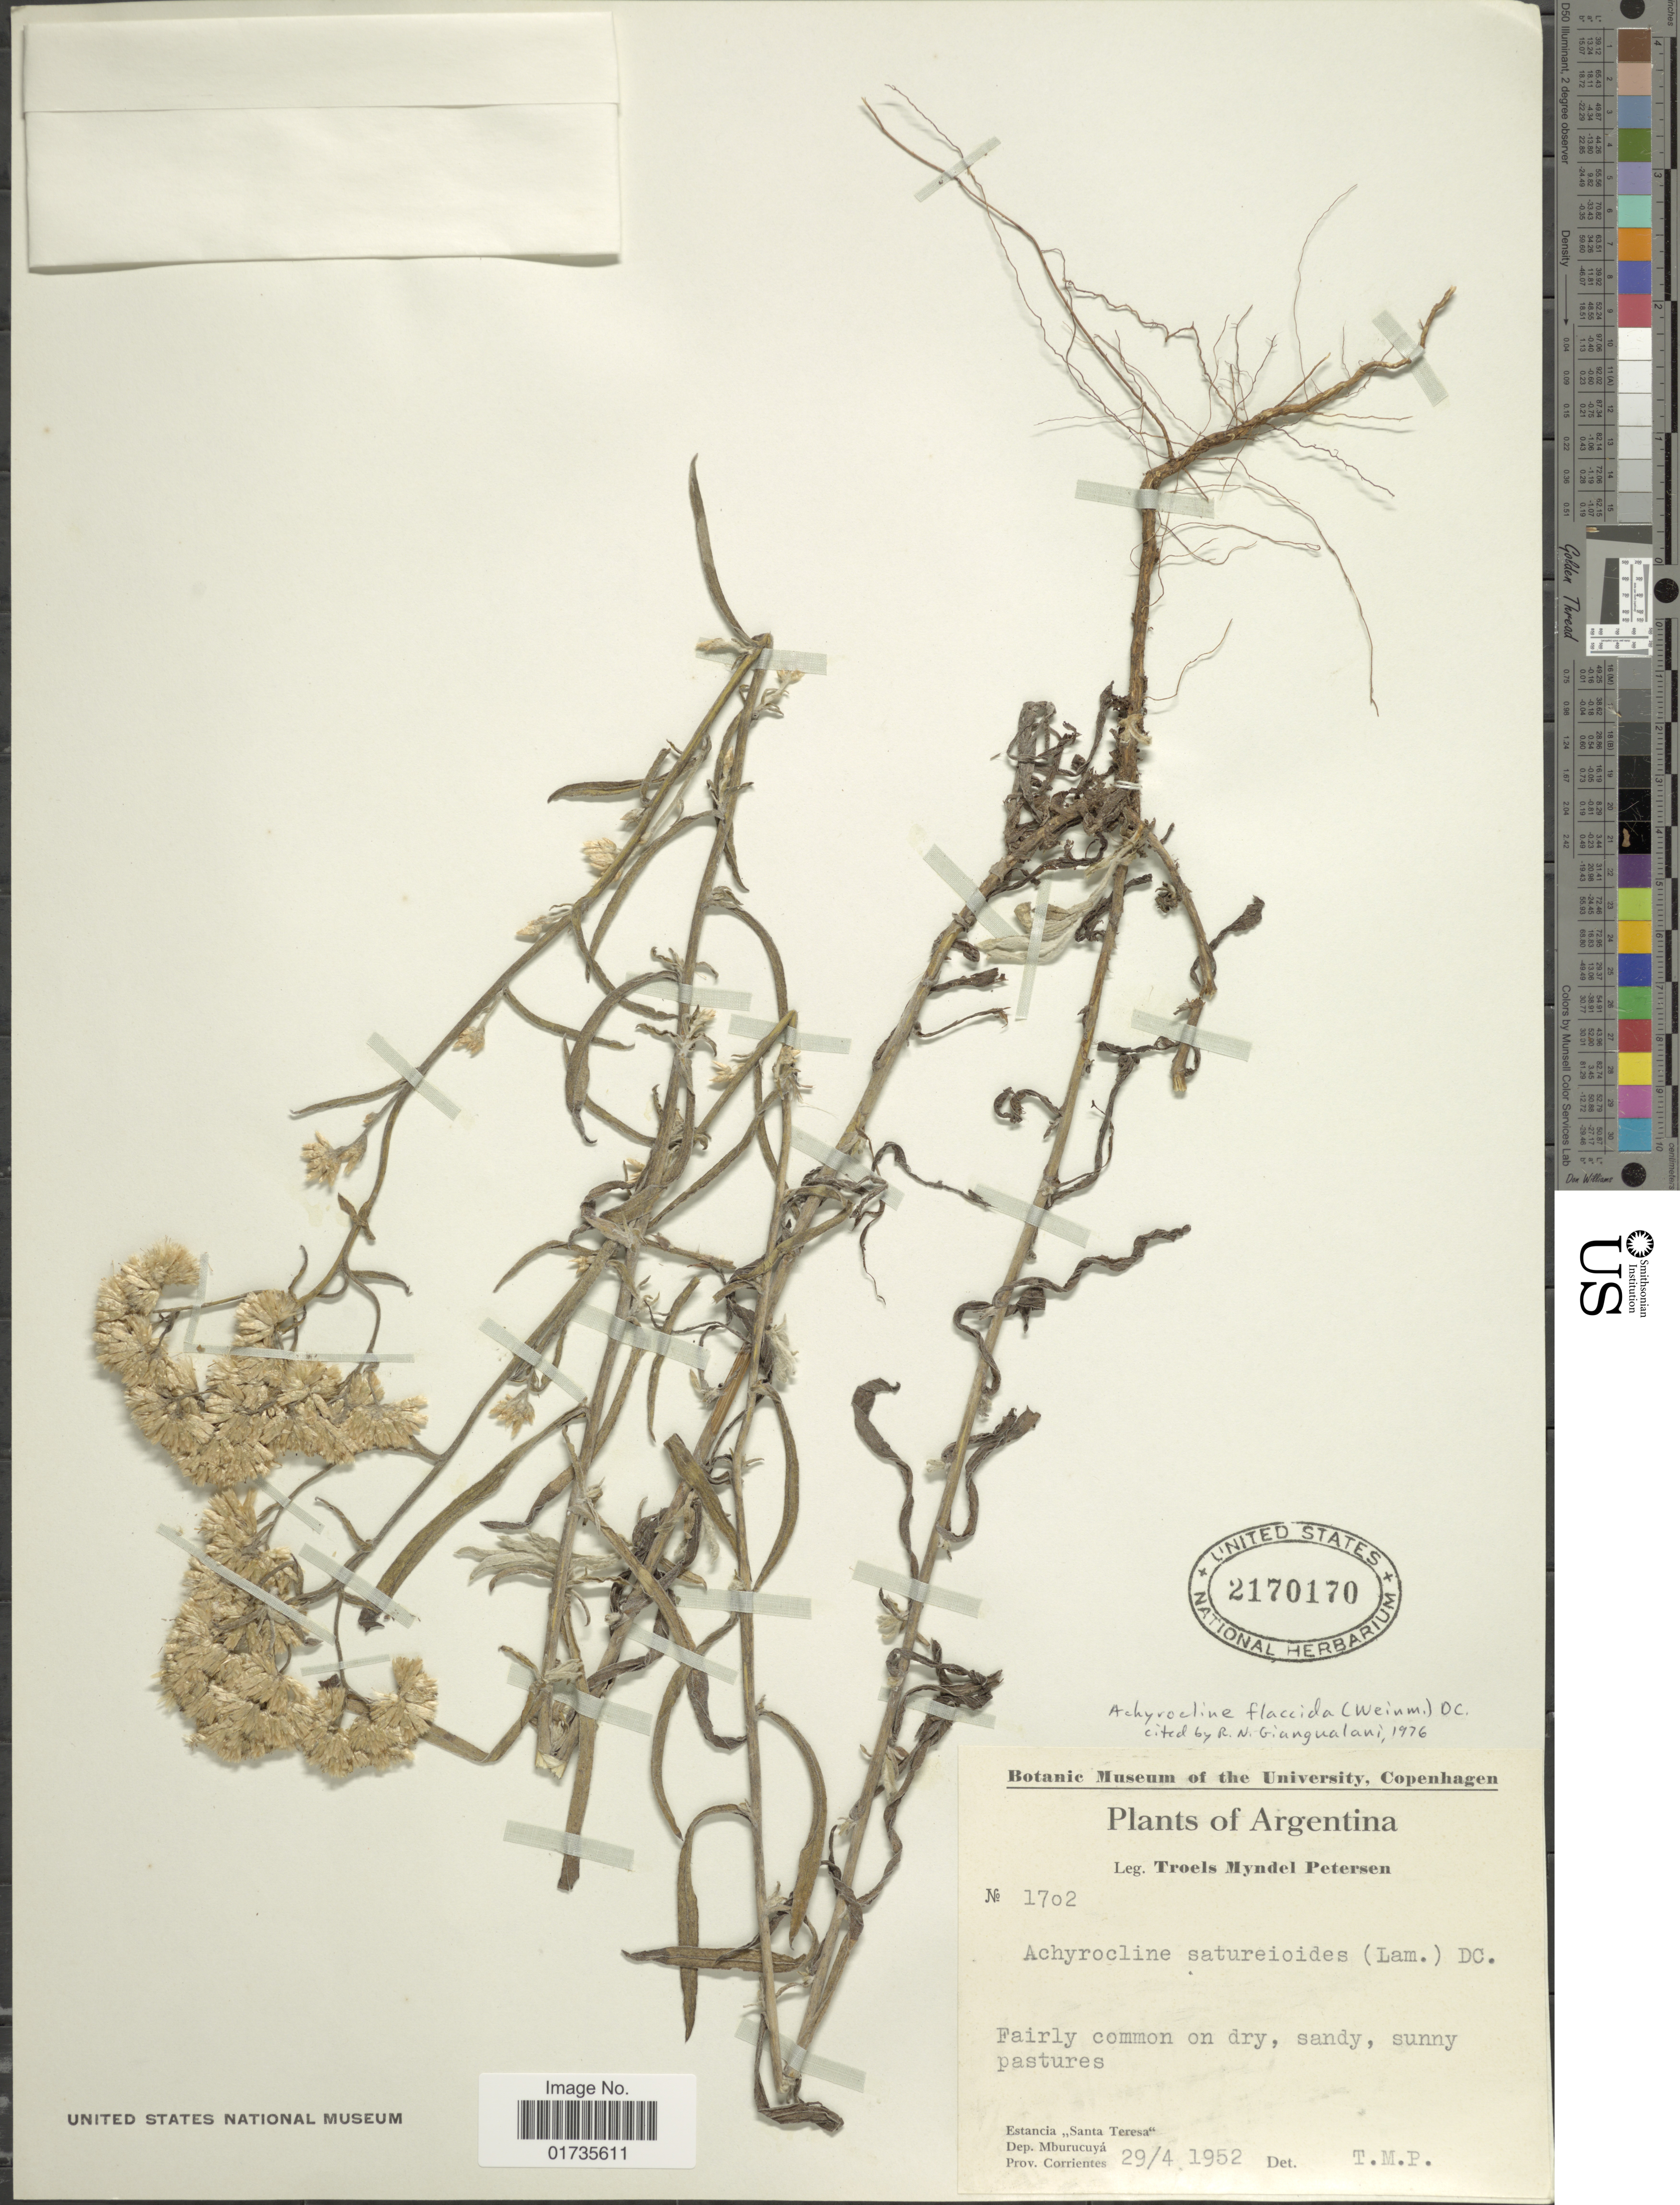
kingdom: Plantae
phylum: Tracheophyta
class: Magnoliopsida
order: Asterales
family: Asteraceae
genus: Achyrocline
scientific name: Achyrocline flaccida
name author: (Weinm.) DC.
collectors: T. M. Petersen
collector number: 1702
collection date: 1952-04-29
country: Argentina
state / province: Corrientes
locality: Argentinas. Estancia "Santa Teresa" Dep. Mburucuya. Prov. Corrientes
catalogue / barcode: US 2170170